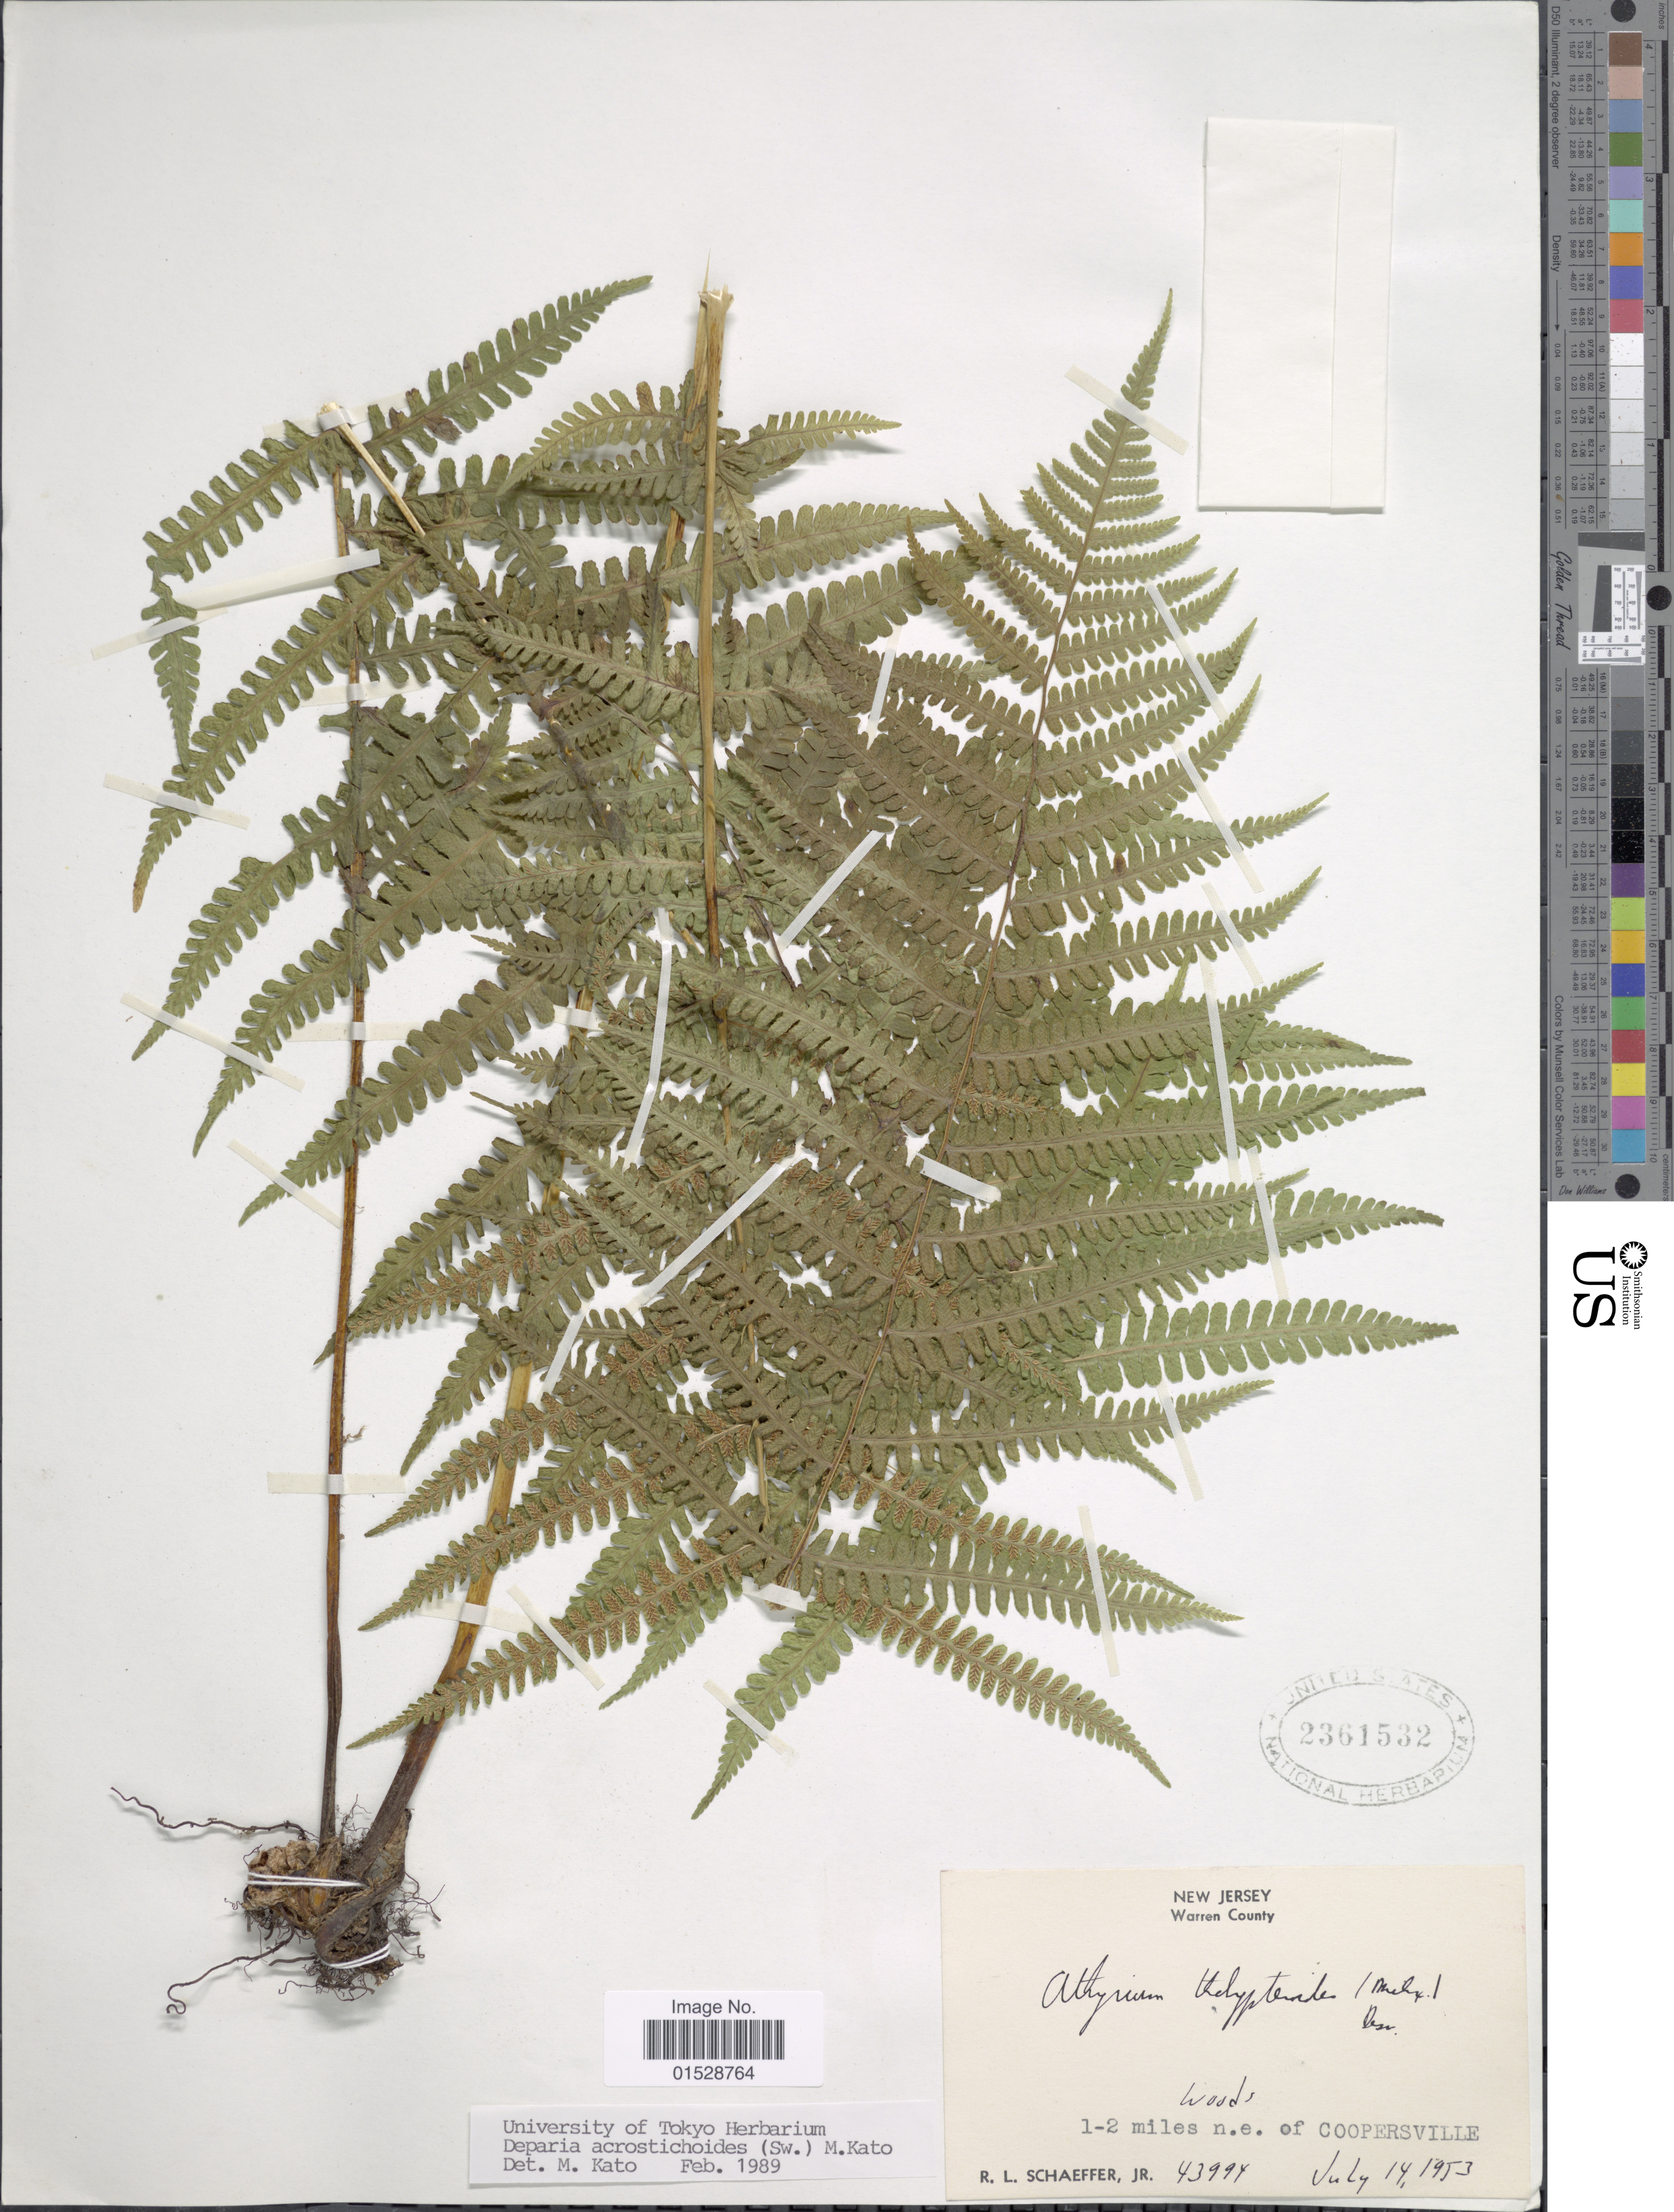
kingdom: Plantae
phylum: Tracheophyta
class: Polypodiopsida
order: Polypodiales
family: Athyriaceae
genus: Deparia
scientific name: Deparia acrostichoides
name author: (Sw.) M. Kato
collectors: R. L. Schaeffer Jr.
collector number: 43994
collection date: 1953-07-14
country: United States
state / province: New Jersey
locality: Warren County, 1-2 miles n.e. of Coopersville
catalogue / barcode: US 2361532